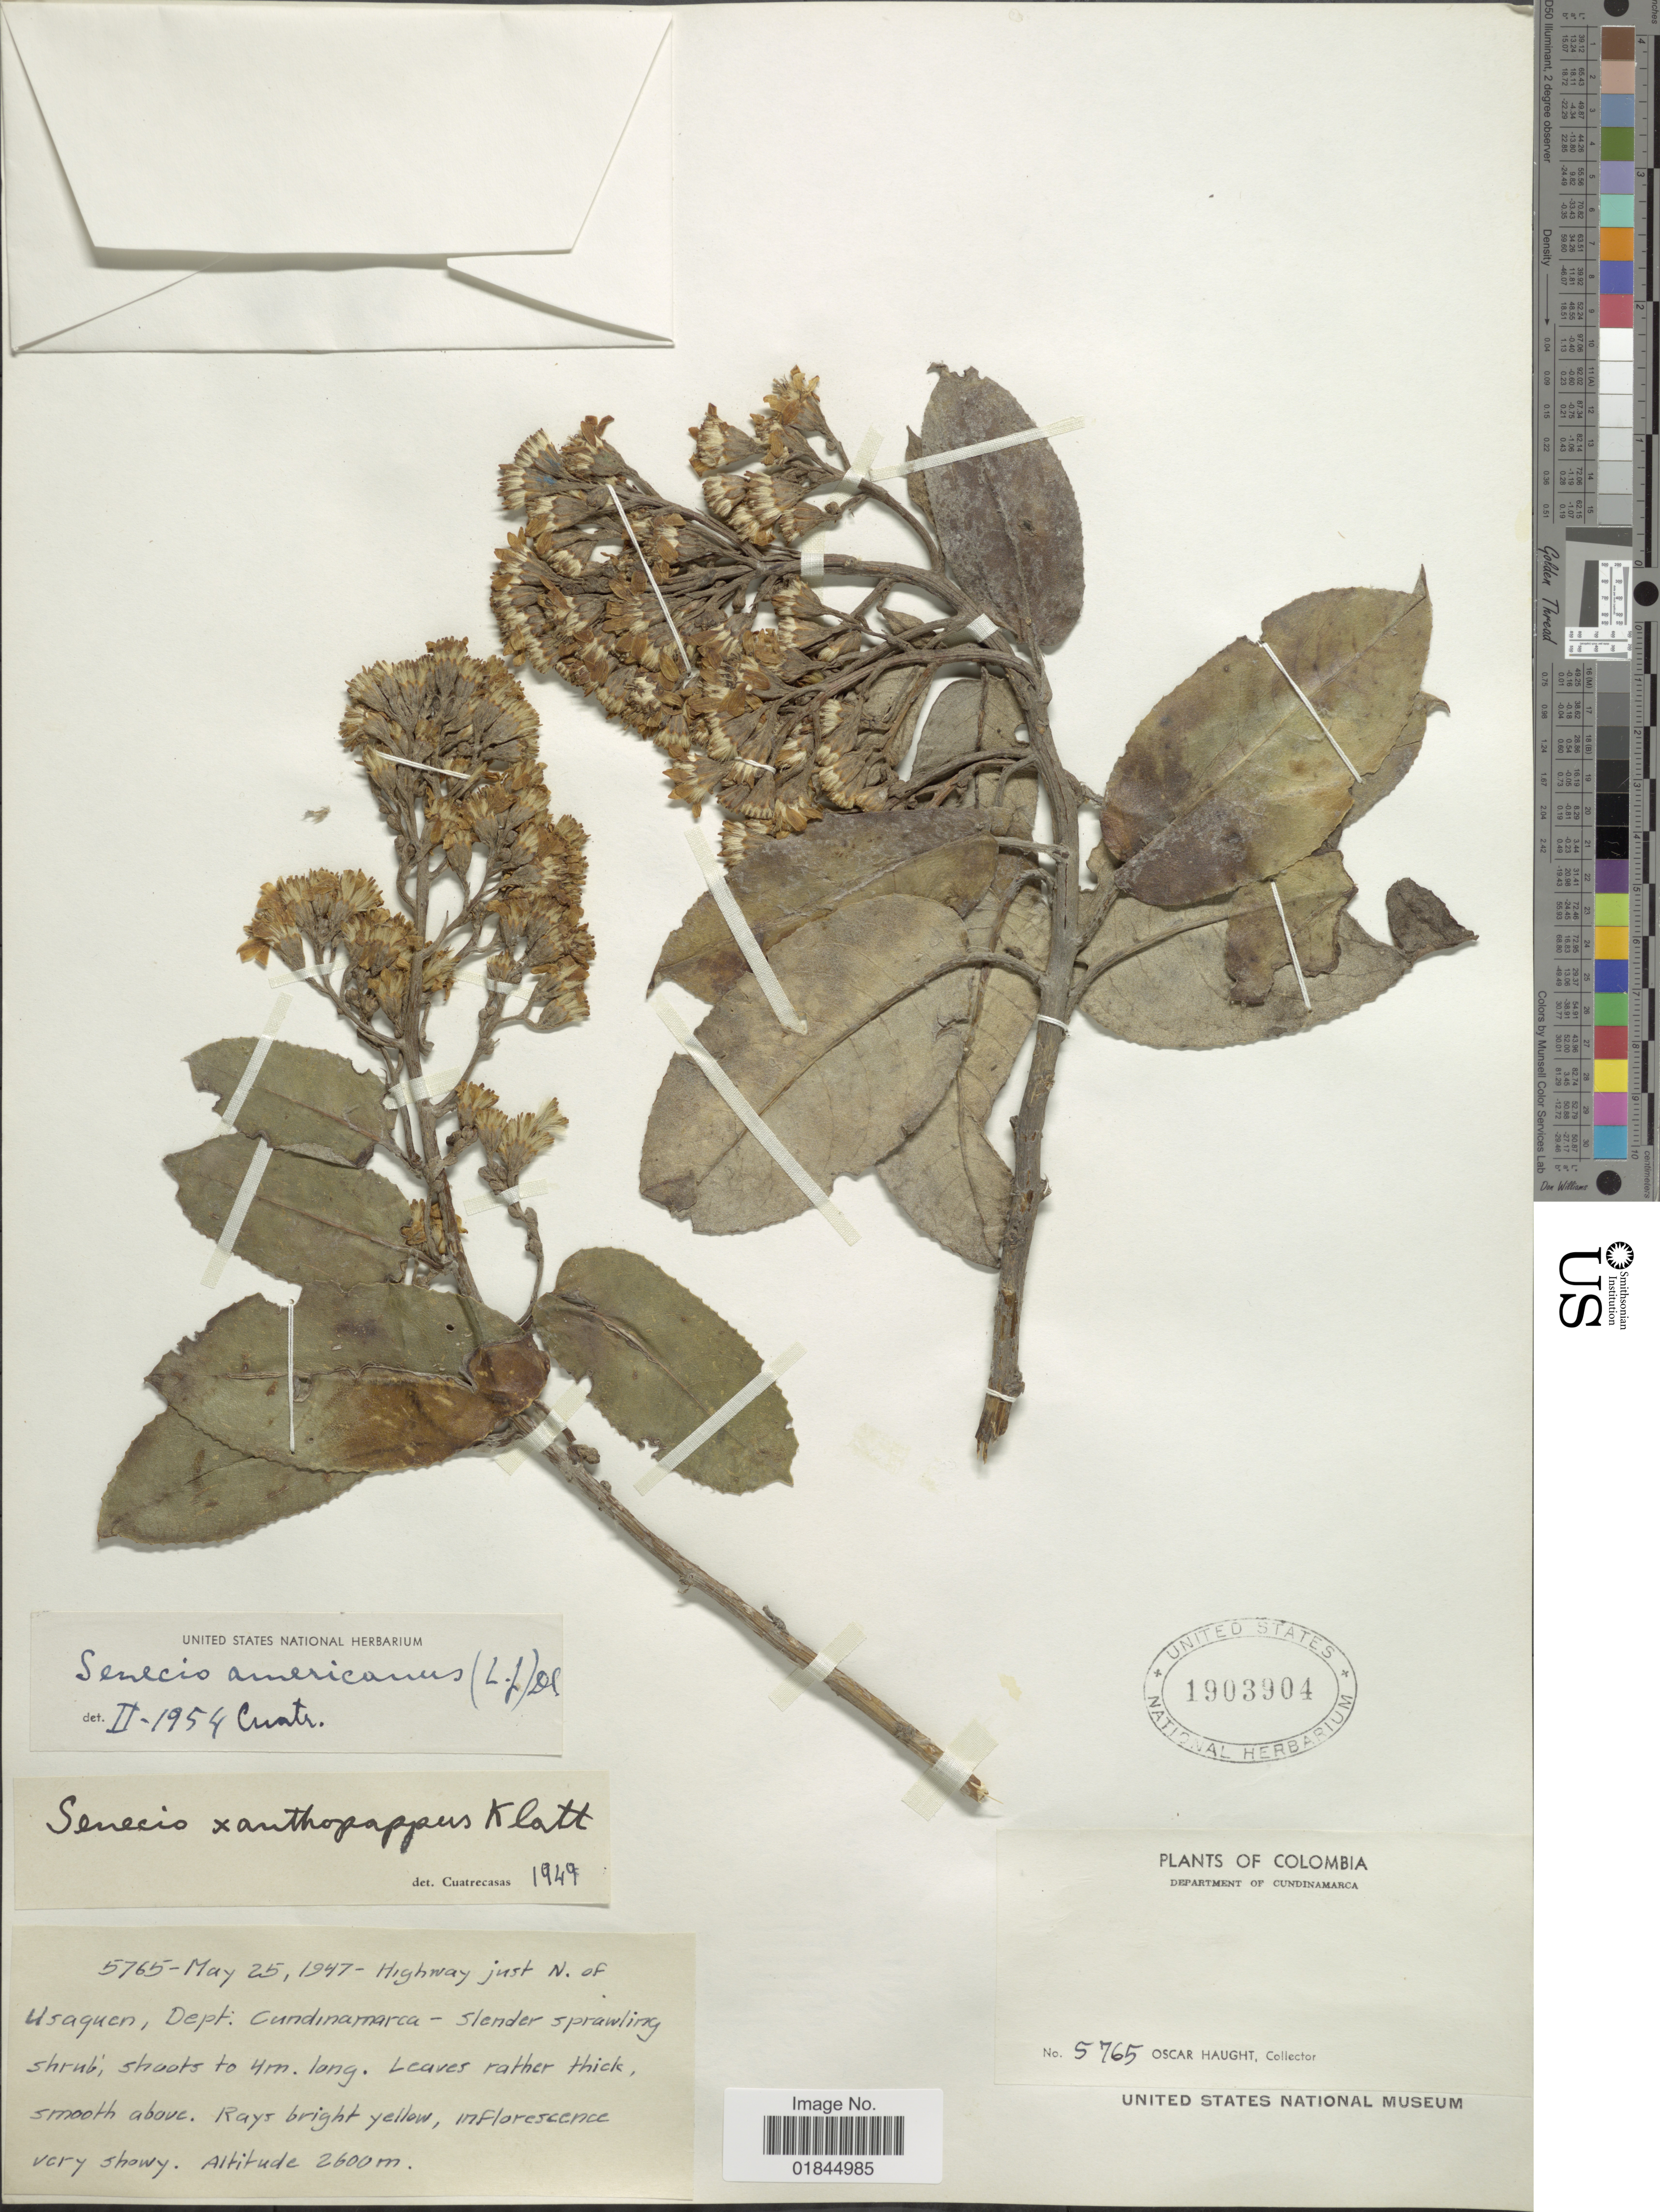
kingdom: Plantae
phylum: Tracheophyta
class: Magnoliopsida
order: Asterales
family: Asteraceae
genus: Pentacalia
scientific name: Pentacalia americana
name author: (L. f.) Cuatrec.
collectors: O. L. Haught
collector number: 5765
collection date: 1947-05-25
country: Colombia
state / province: Cundinamarca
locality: Highway just N. of Usaquen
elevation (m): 2600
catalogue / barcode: US 1903904